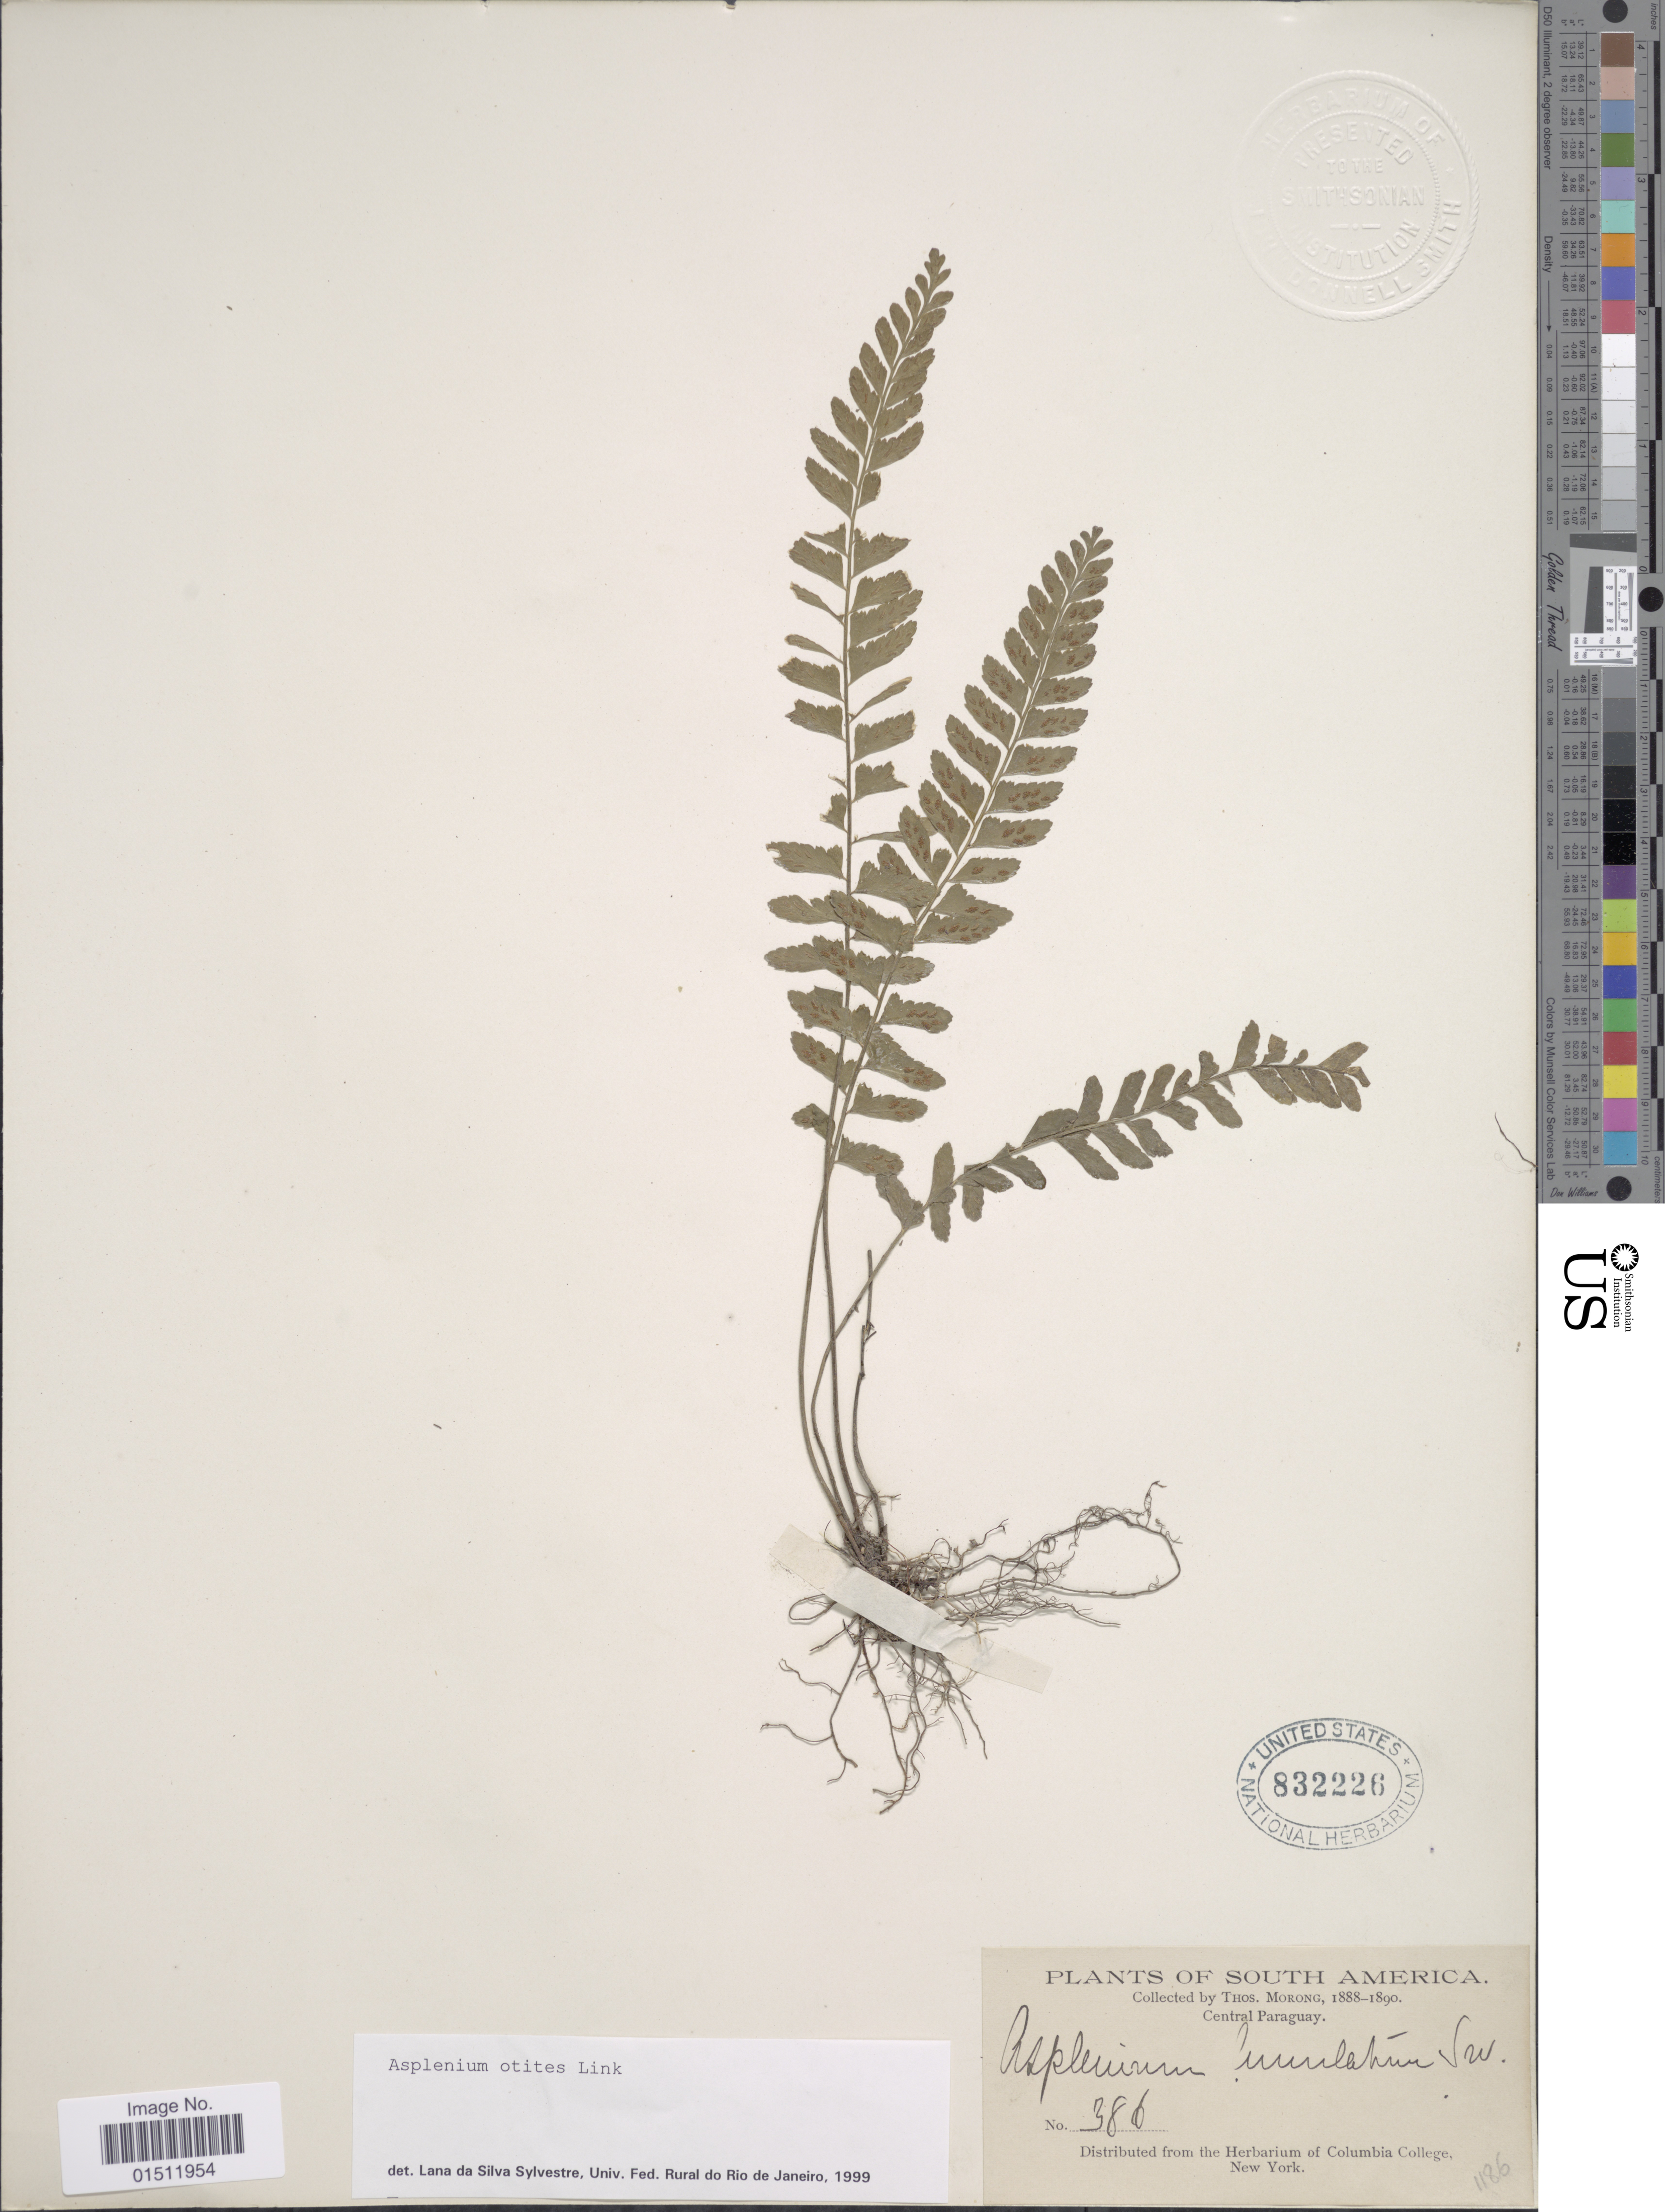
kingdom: Plantae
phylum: Tracheophyta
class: Polypodiopsida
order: Polypodiales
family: Aspleniaceae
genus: Asplenium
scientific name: Asplenium otites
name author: Link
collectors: ex herb. T. Morong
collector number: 386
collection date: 1888/1890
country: Paraguay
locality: Central Paraguay.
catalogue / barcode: US 832226